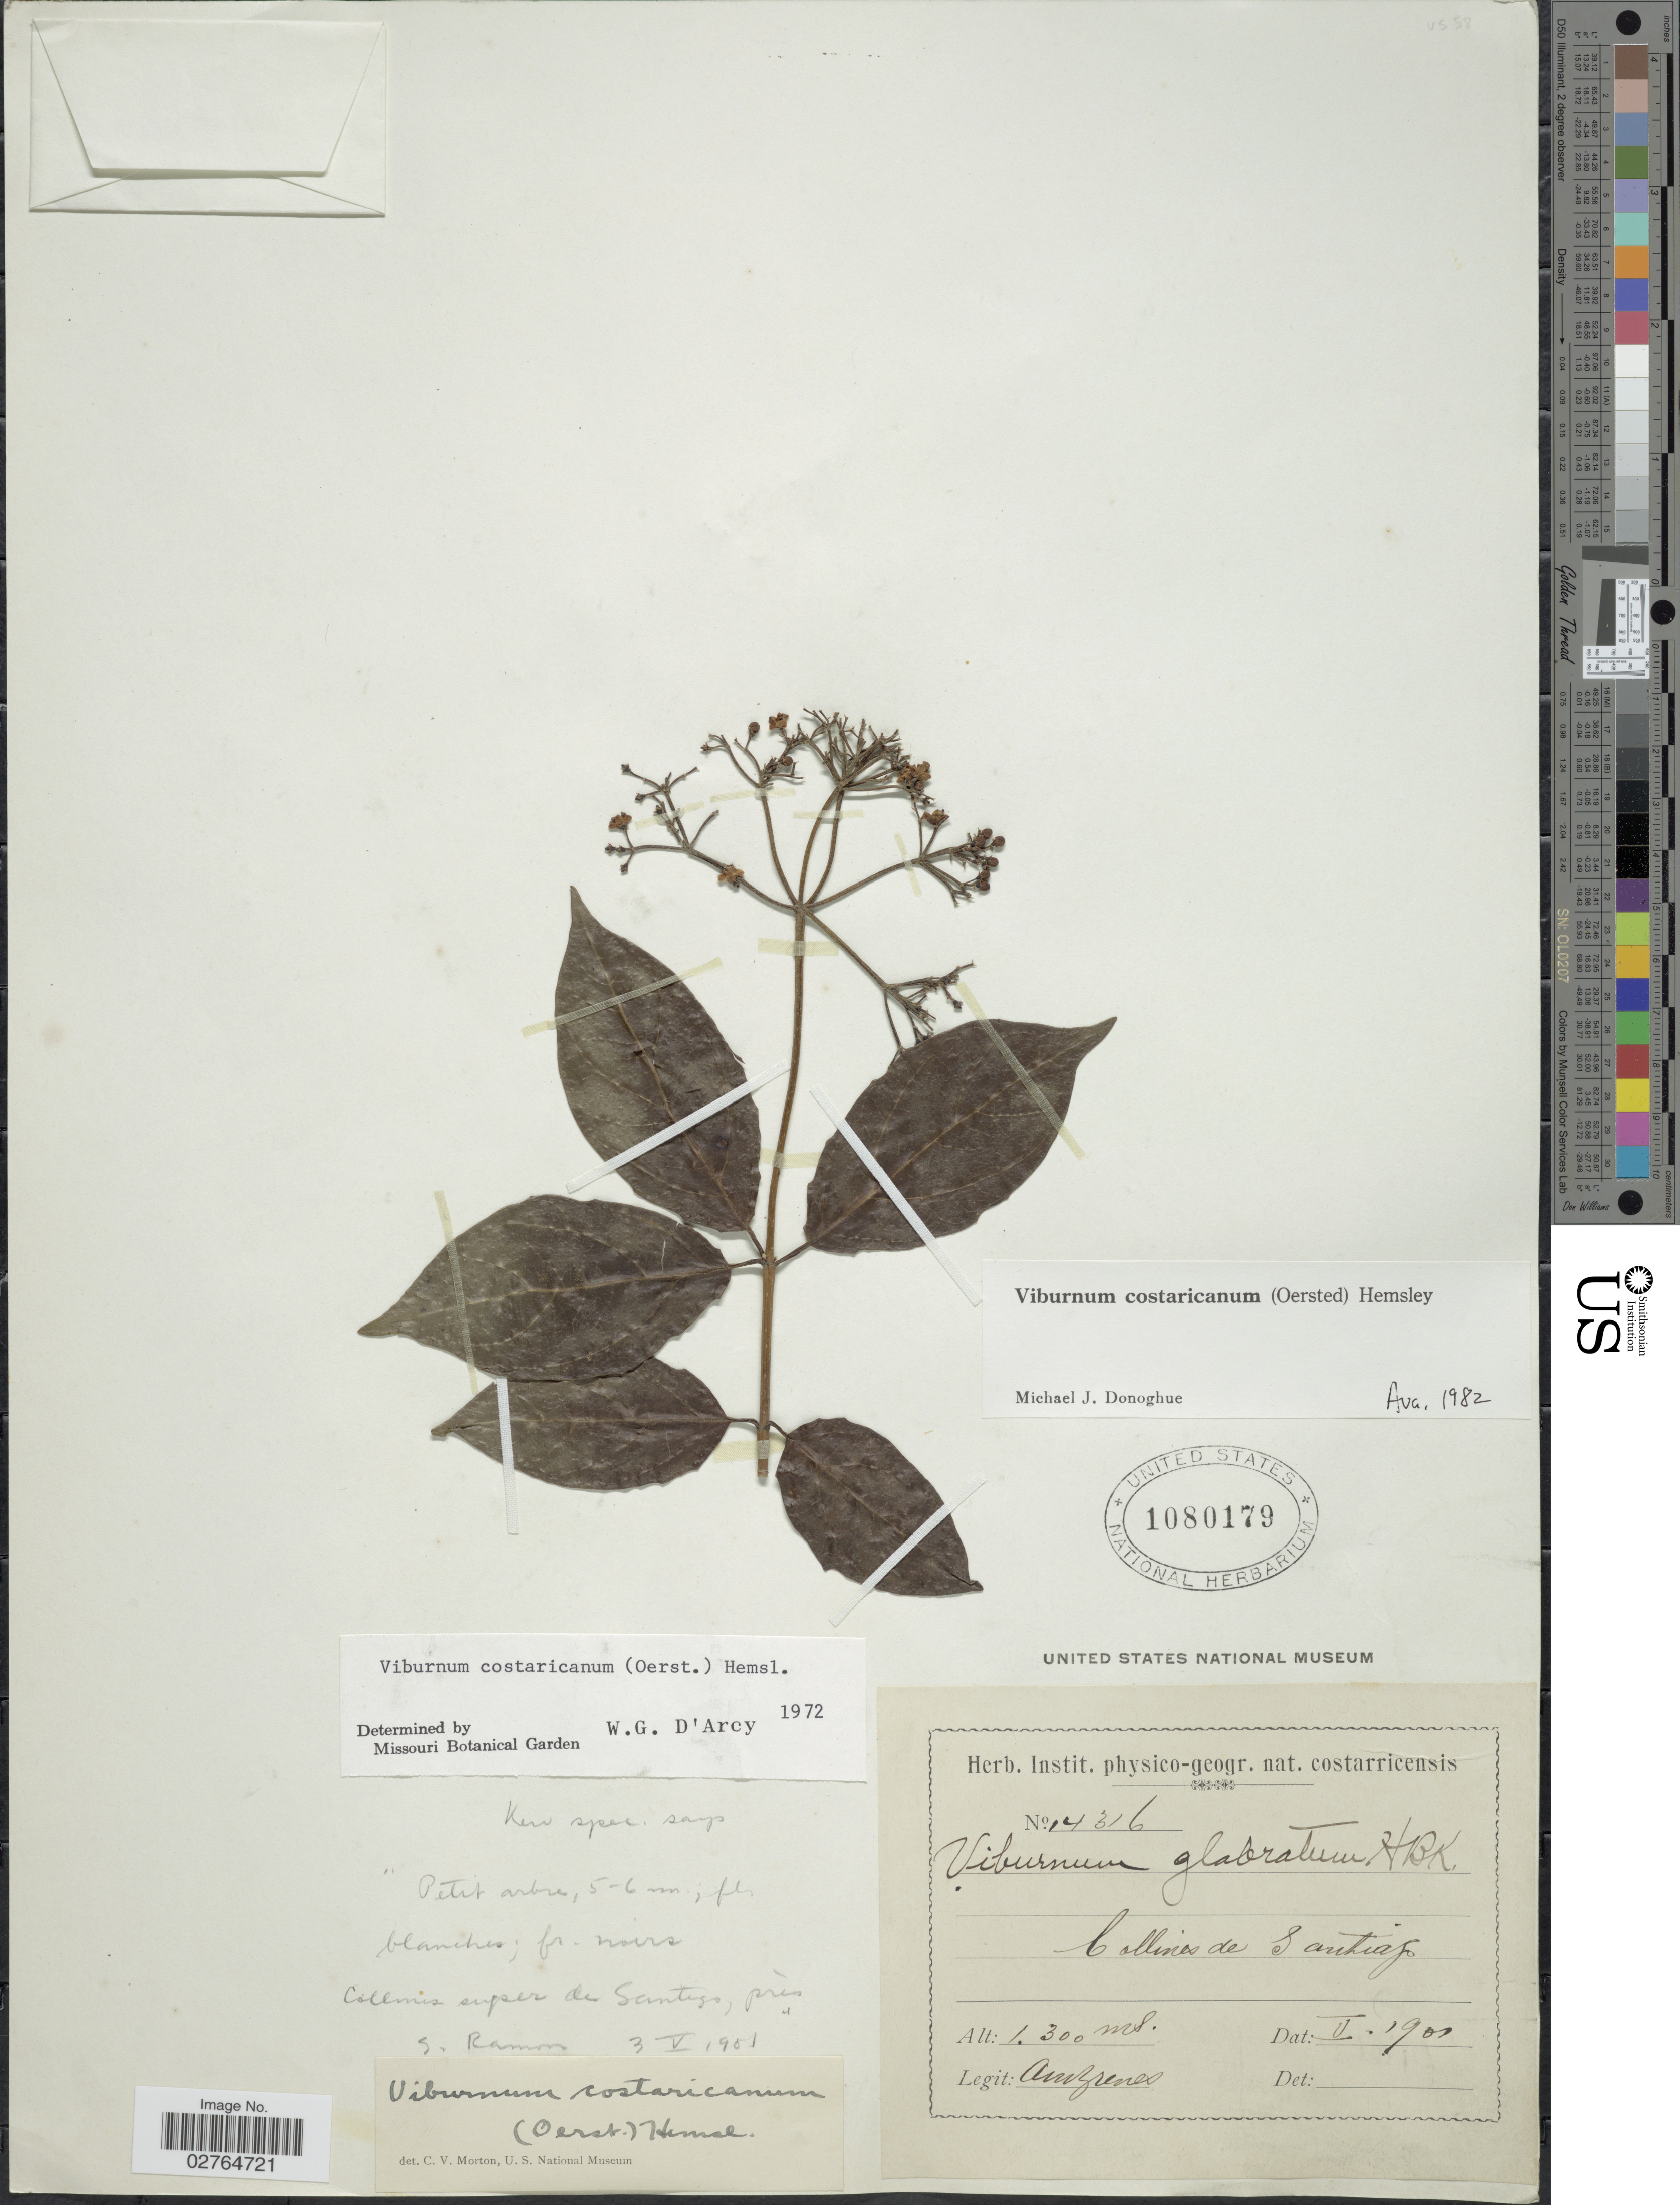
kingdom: Plantae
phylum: Tracheophyta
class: Magnoliopsida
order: Dipsacales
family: Viburnaceae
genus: Viburnum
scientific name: Viburnum costaricanum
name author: (Oerst.) Hemsl.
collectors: A. Brenes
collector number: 14316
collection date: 1901-02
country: Costa Rica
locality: Collines de Santiago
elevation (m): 1300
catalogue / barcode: US 1080179